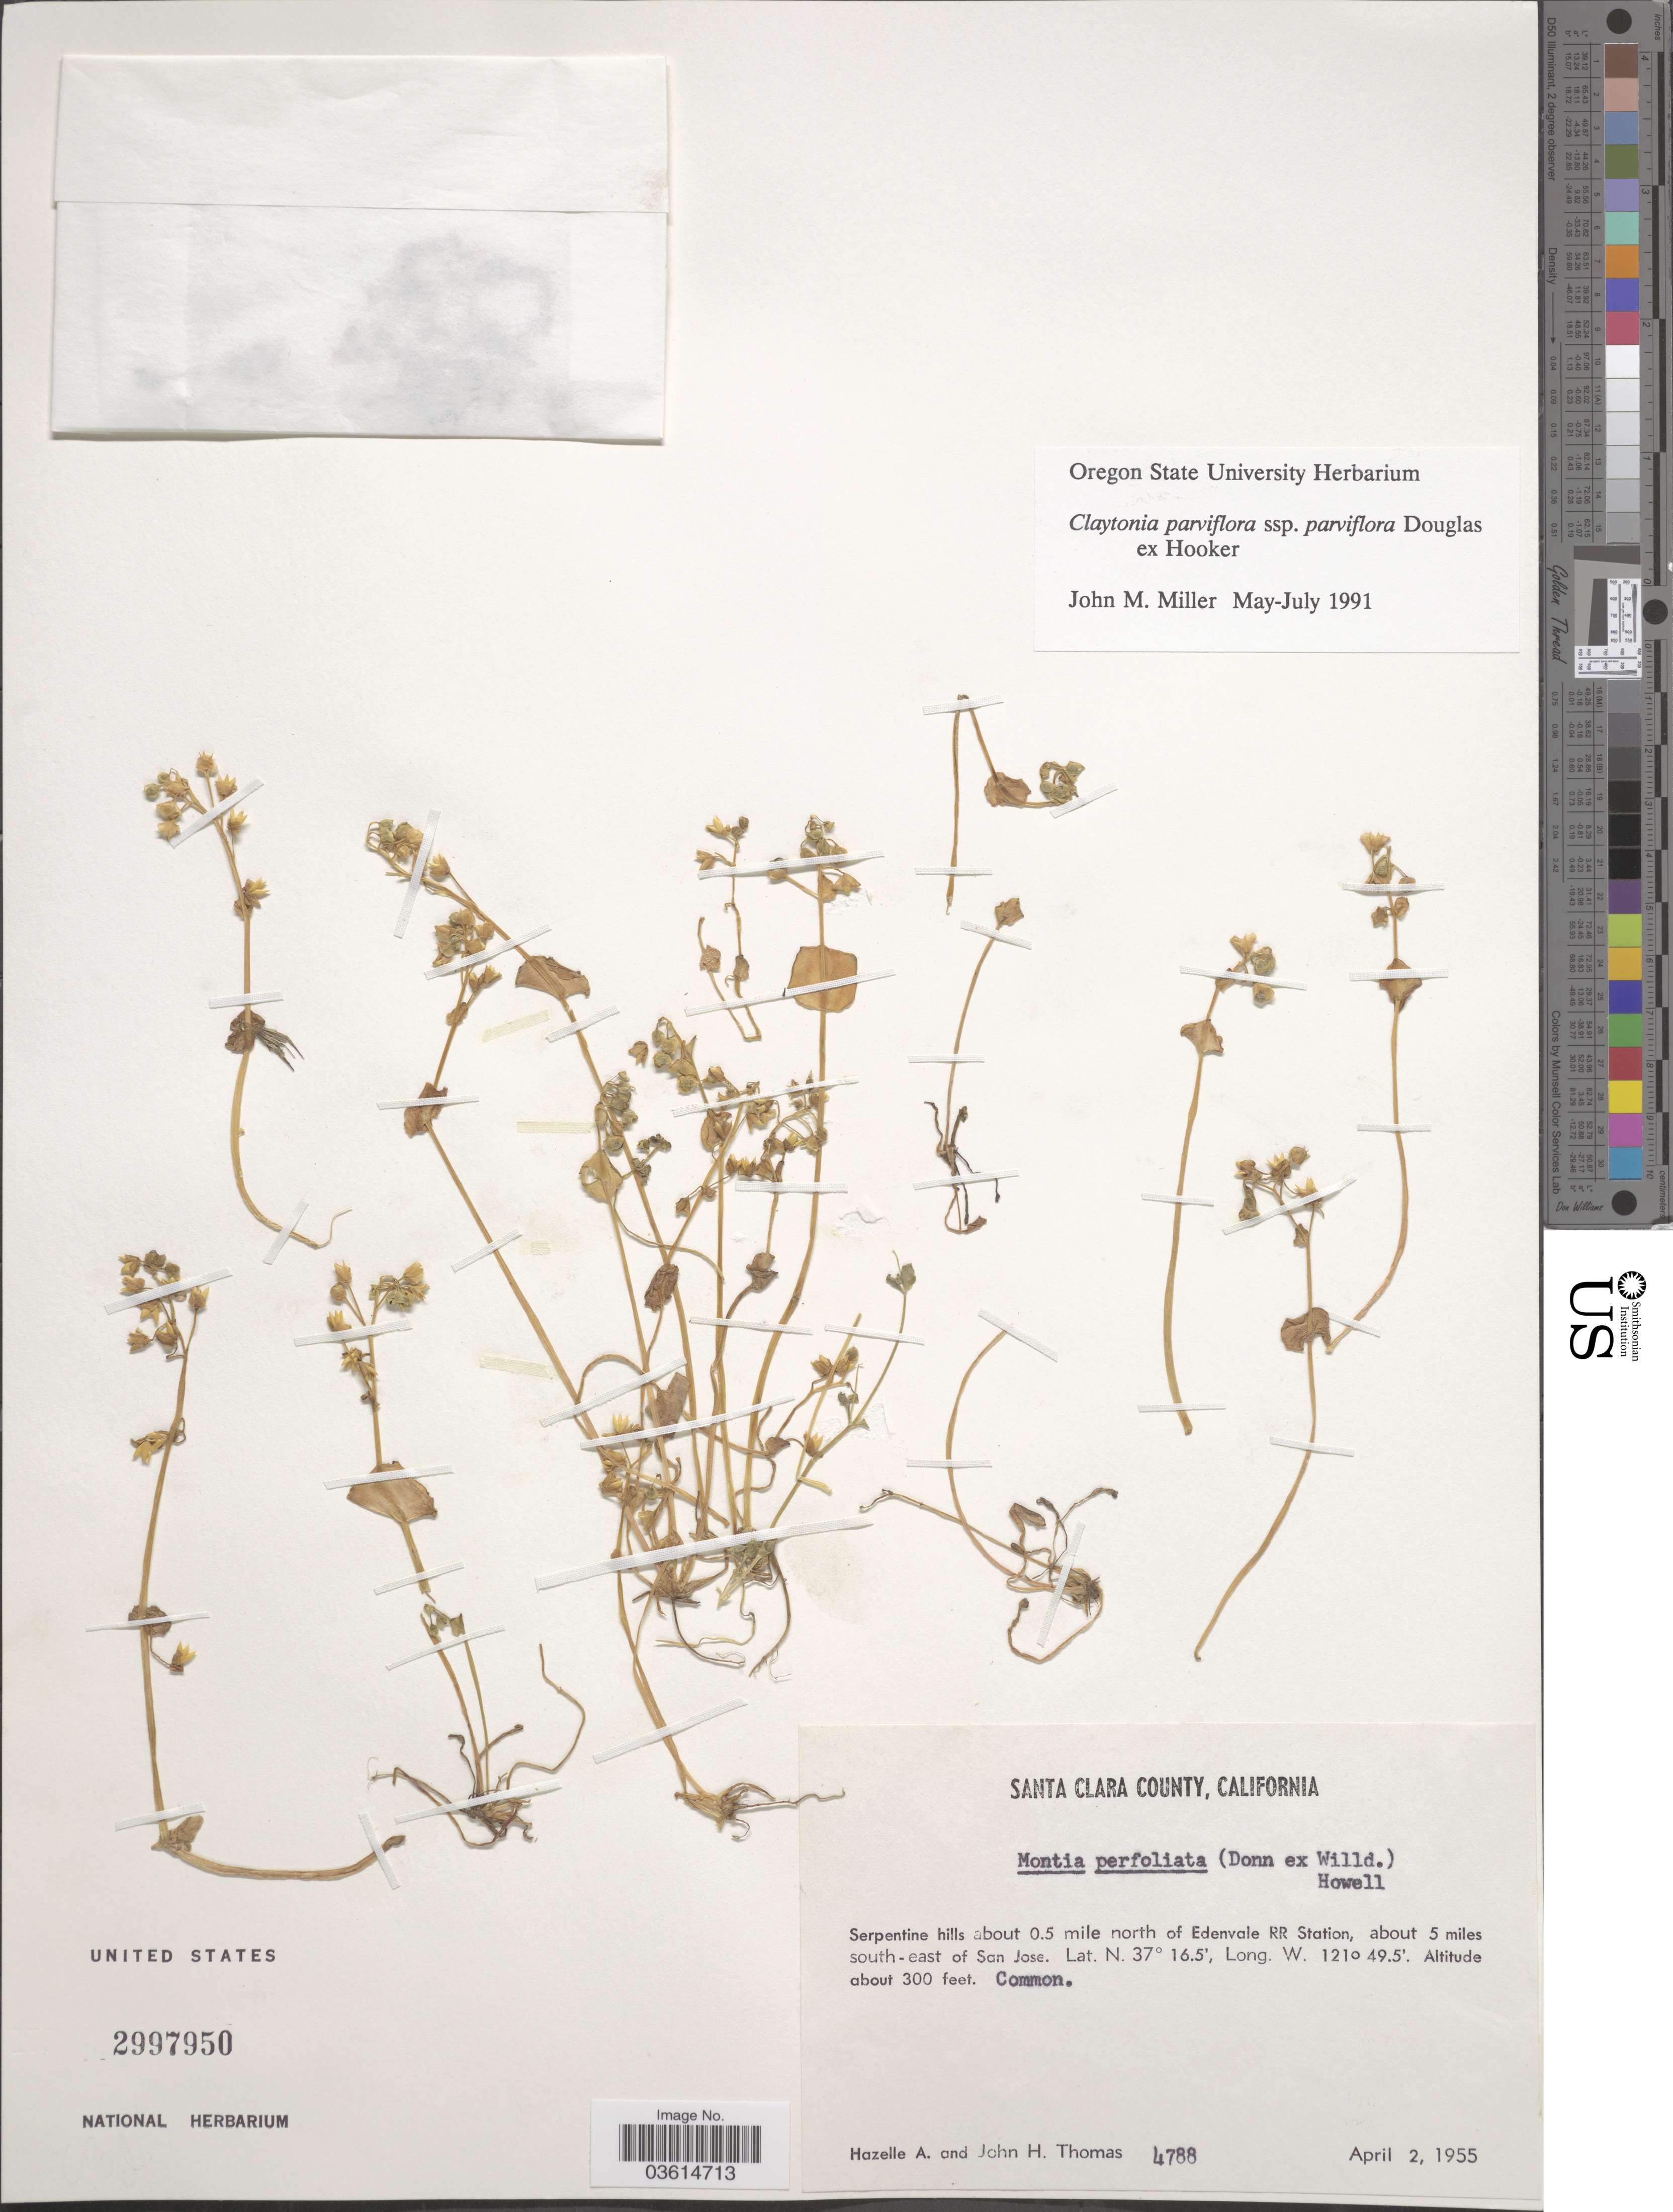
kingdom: Plantae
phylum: Tracheophyta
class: Magnoliopsida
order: Caryophyllales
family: Montiaceae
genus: Claytonia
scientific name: Claytonia parviflora subsp. parviflora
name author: Douglas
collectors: H. Thomas & J. H. Thomas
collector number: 4788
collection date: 1955-04-02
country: United States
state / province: California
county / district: Santa Clara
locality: Santa Clara County. Serpentine hills about 0.5 mile north of Edenvale RR Station, about 5 miles south-east of San Jose.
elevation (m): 91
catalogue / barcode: US 2997950